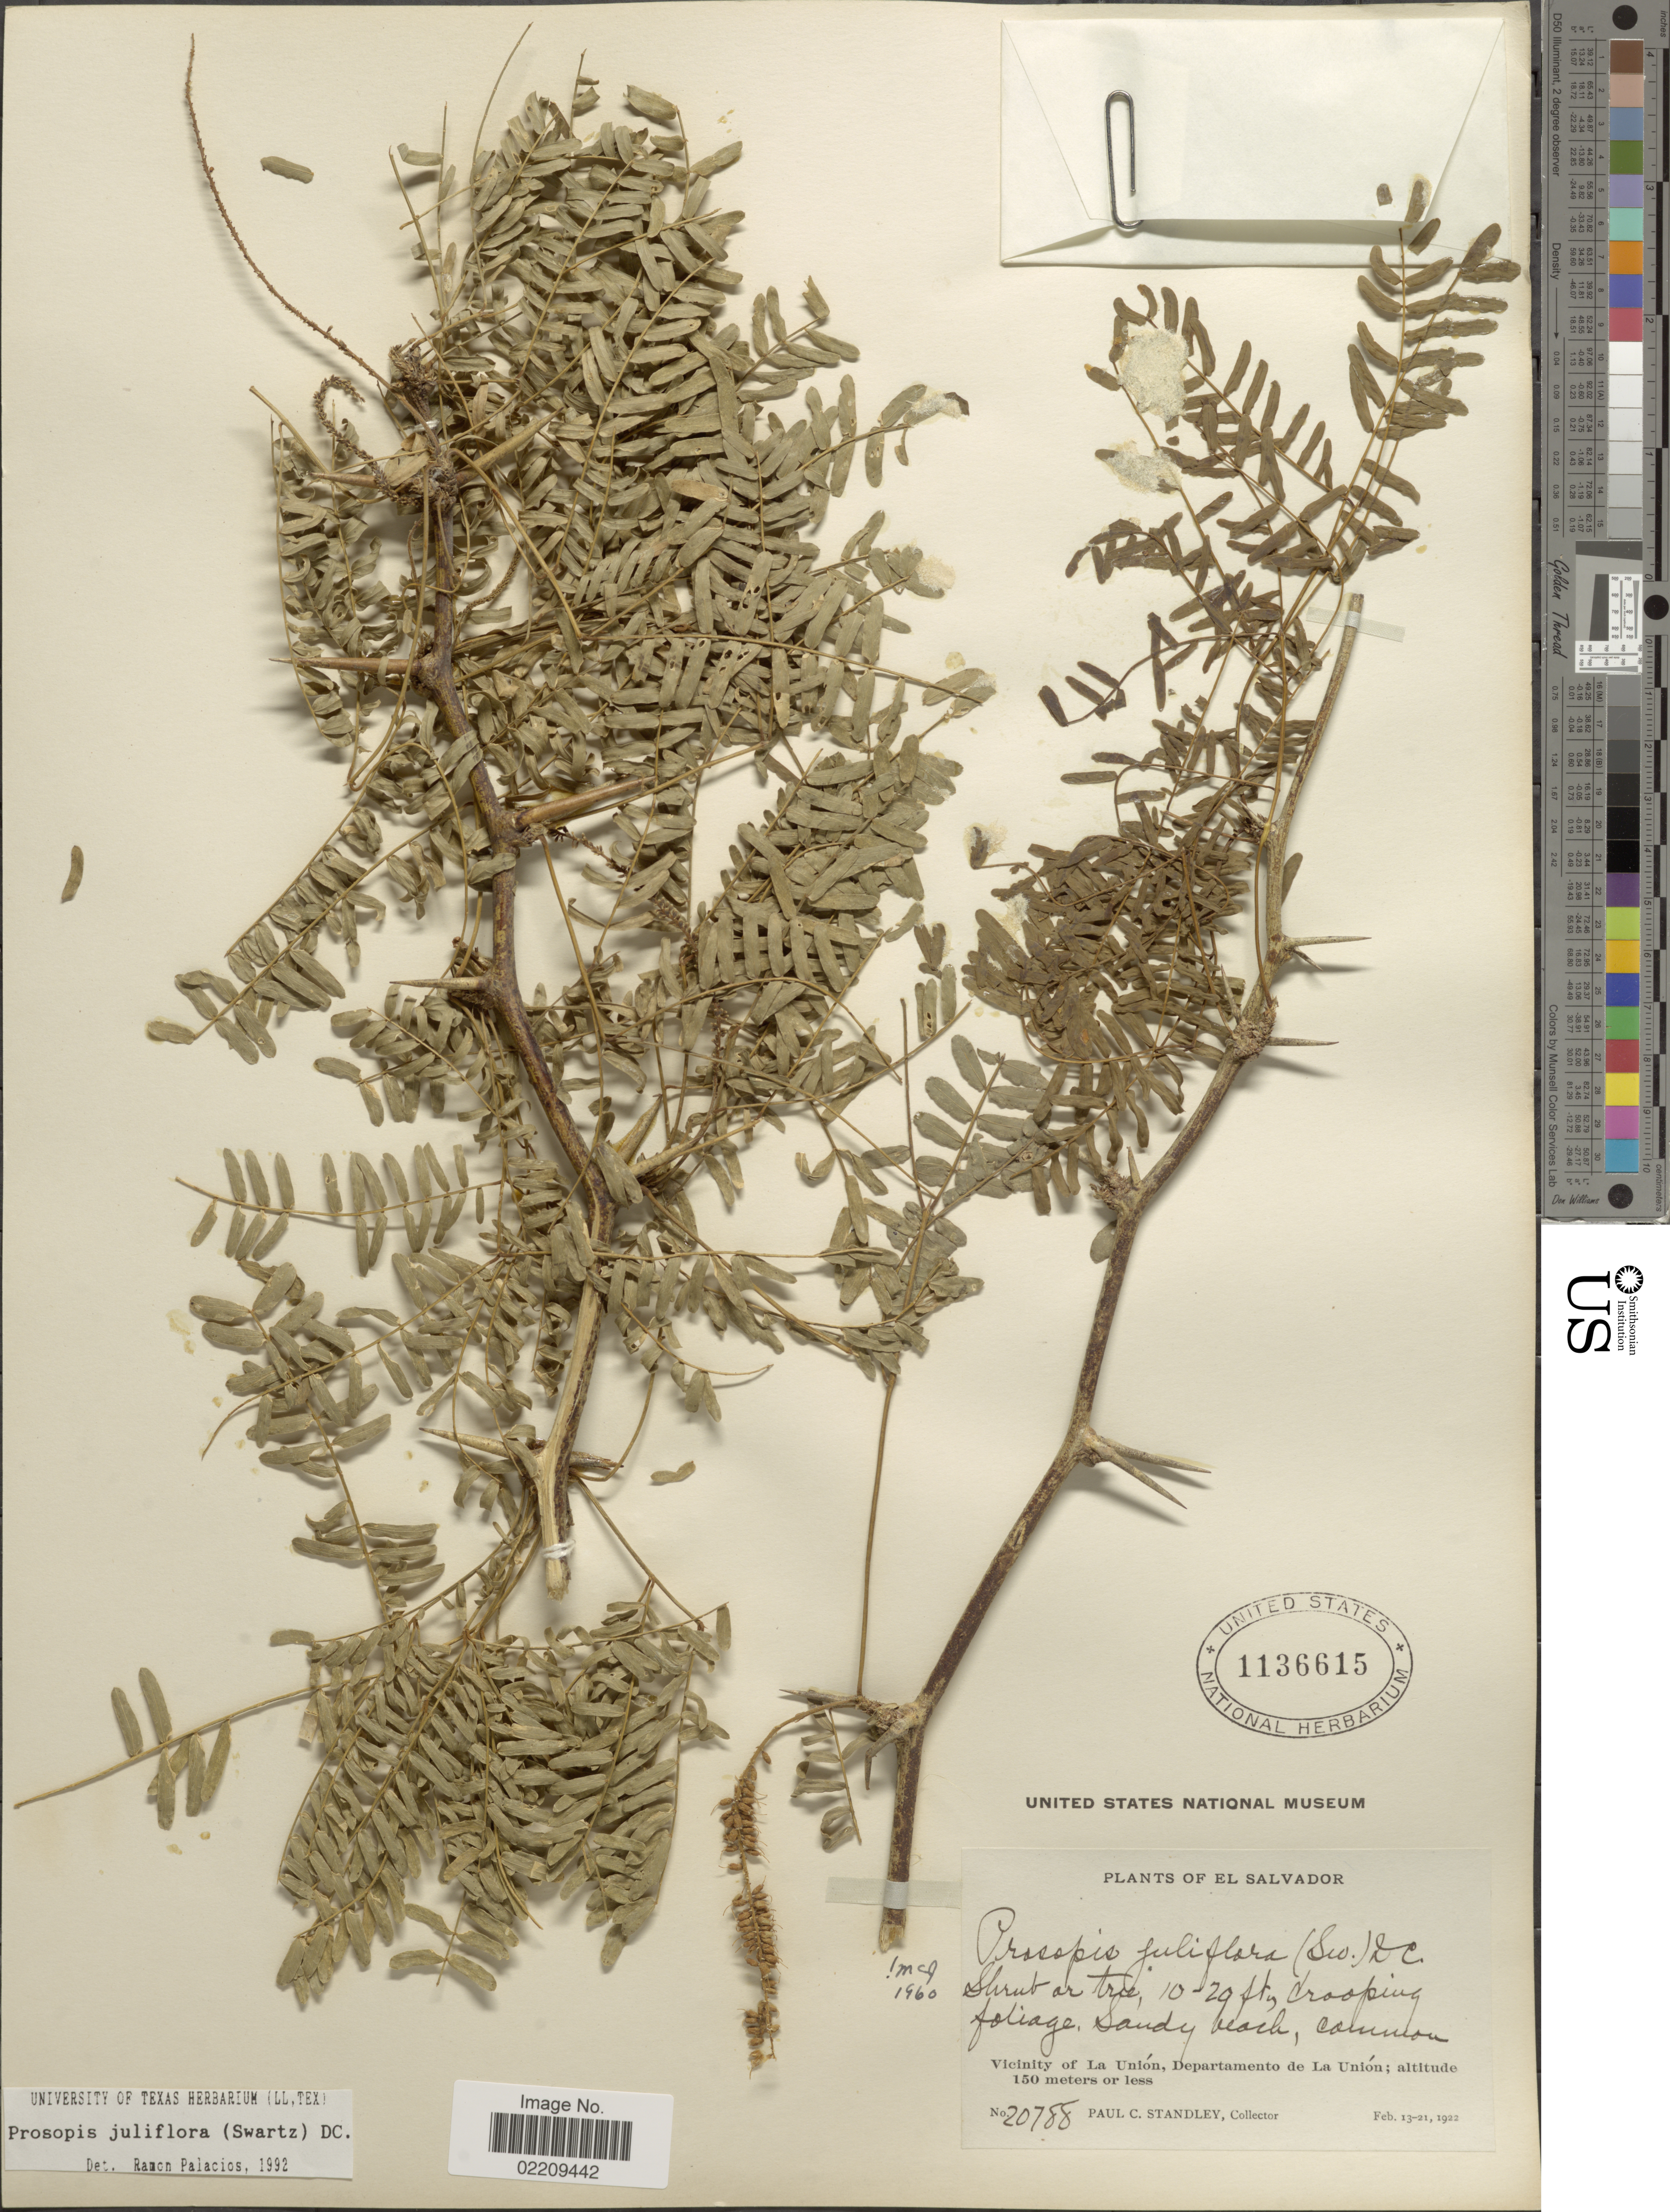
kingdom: Plantae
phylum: Tracheophyta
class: Magnoliopsida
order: Fabales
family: Fabaceae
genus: Neltuma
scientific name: Neltuma juliflora var. juliflora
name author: (Sw.) Raf.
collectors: P. C. Standley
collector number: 20788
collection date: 1922-02-13/1922-02-21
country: El Salvador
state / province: La Union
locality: Sandy beach, common, vicinity of La Union, Departamento de La Union.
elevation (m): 150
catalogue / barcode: US 1136615